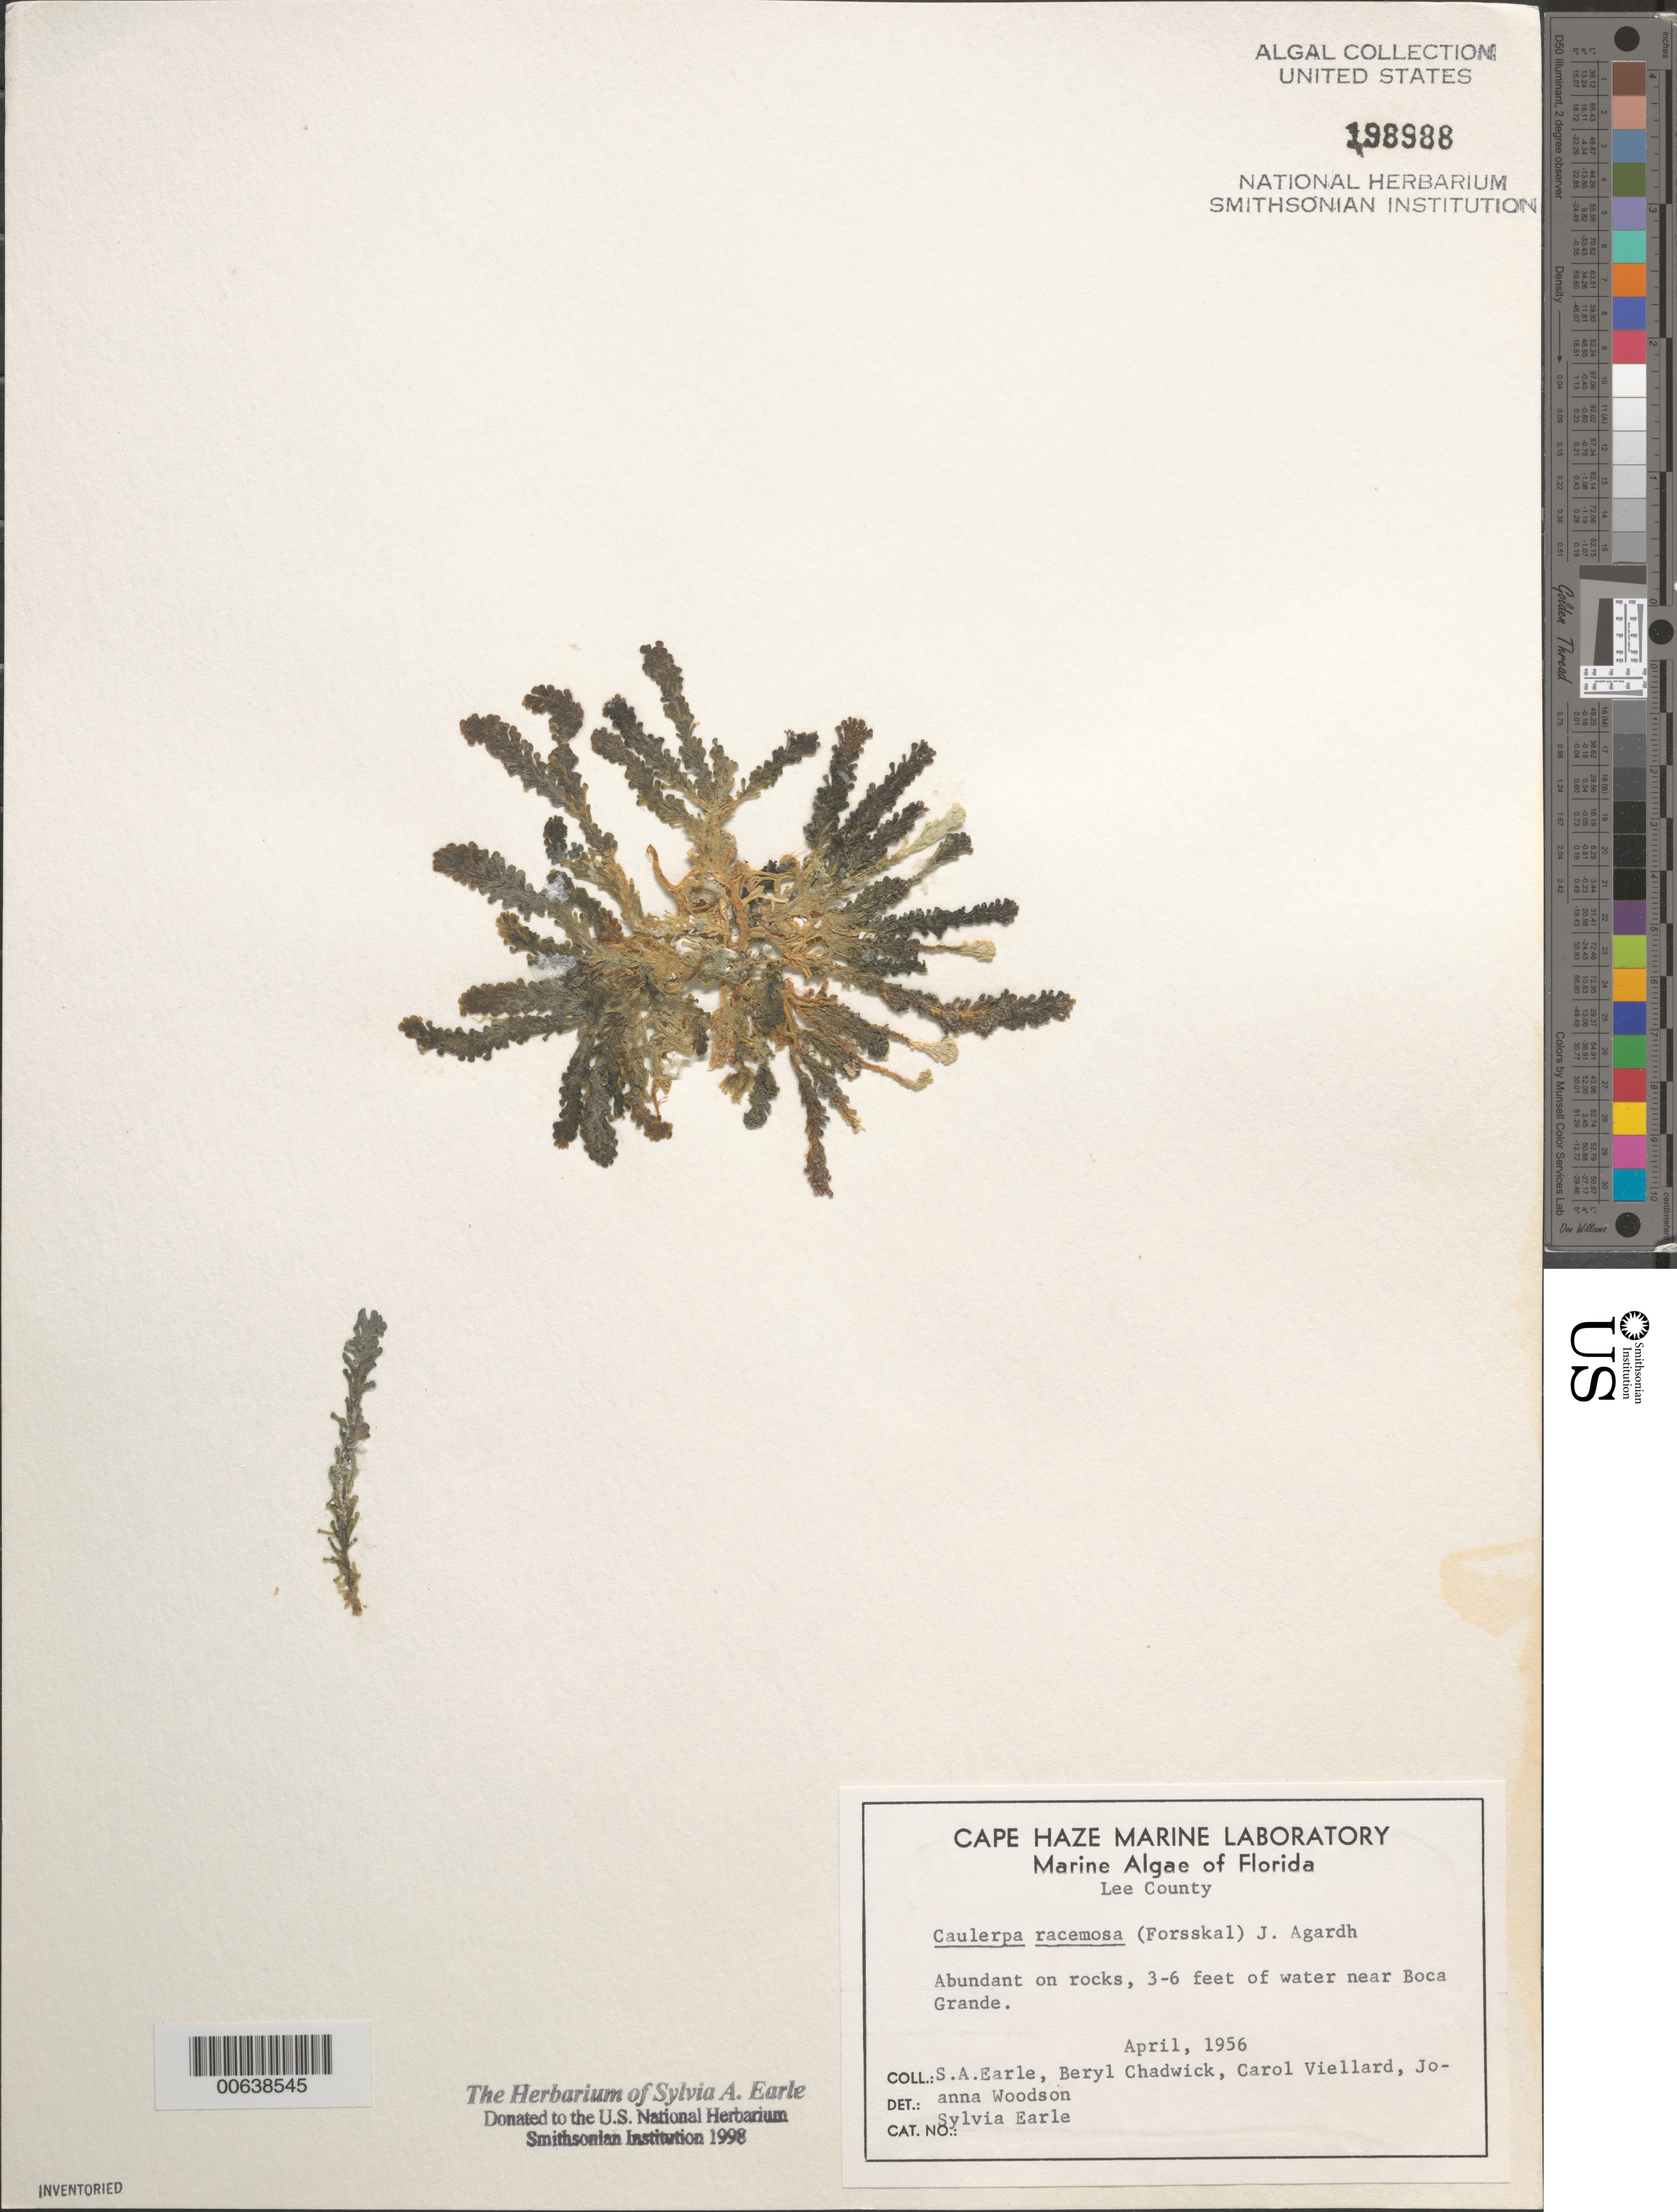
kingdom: Plantae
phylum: Chlorophyta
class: Ulvophyceae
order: Bryopsidales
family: Caulerpaceae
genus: Caulerpa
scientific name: Caulerpa racemosa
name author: (Forssk.) J. Agardh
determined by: Earle, S. A.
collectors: S. A. Earle, B. Chadwick, C. Viellard & J. Woodson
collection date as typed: Apr 1956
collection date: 1956-04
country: United States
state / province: Florida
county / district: Lee County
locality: Near Boca Grande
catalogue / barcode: US 198988